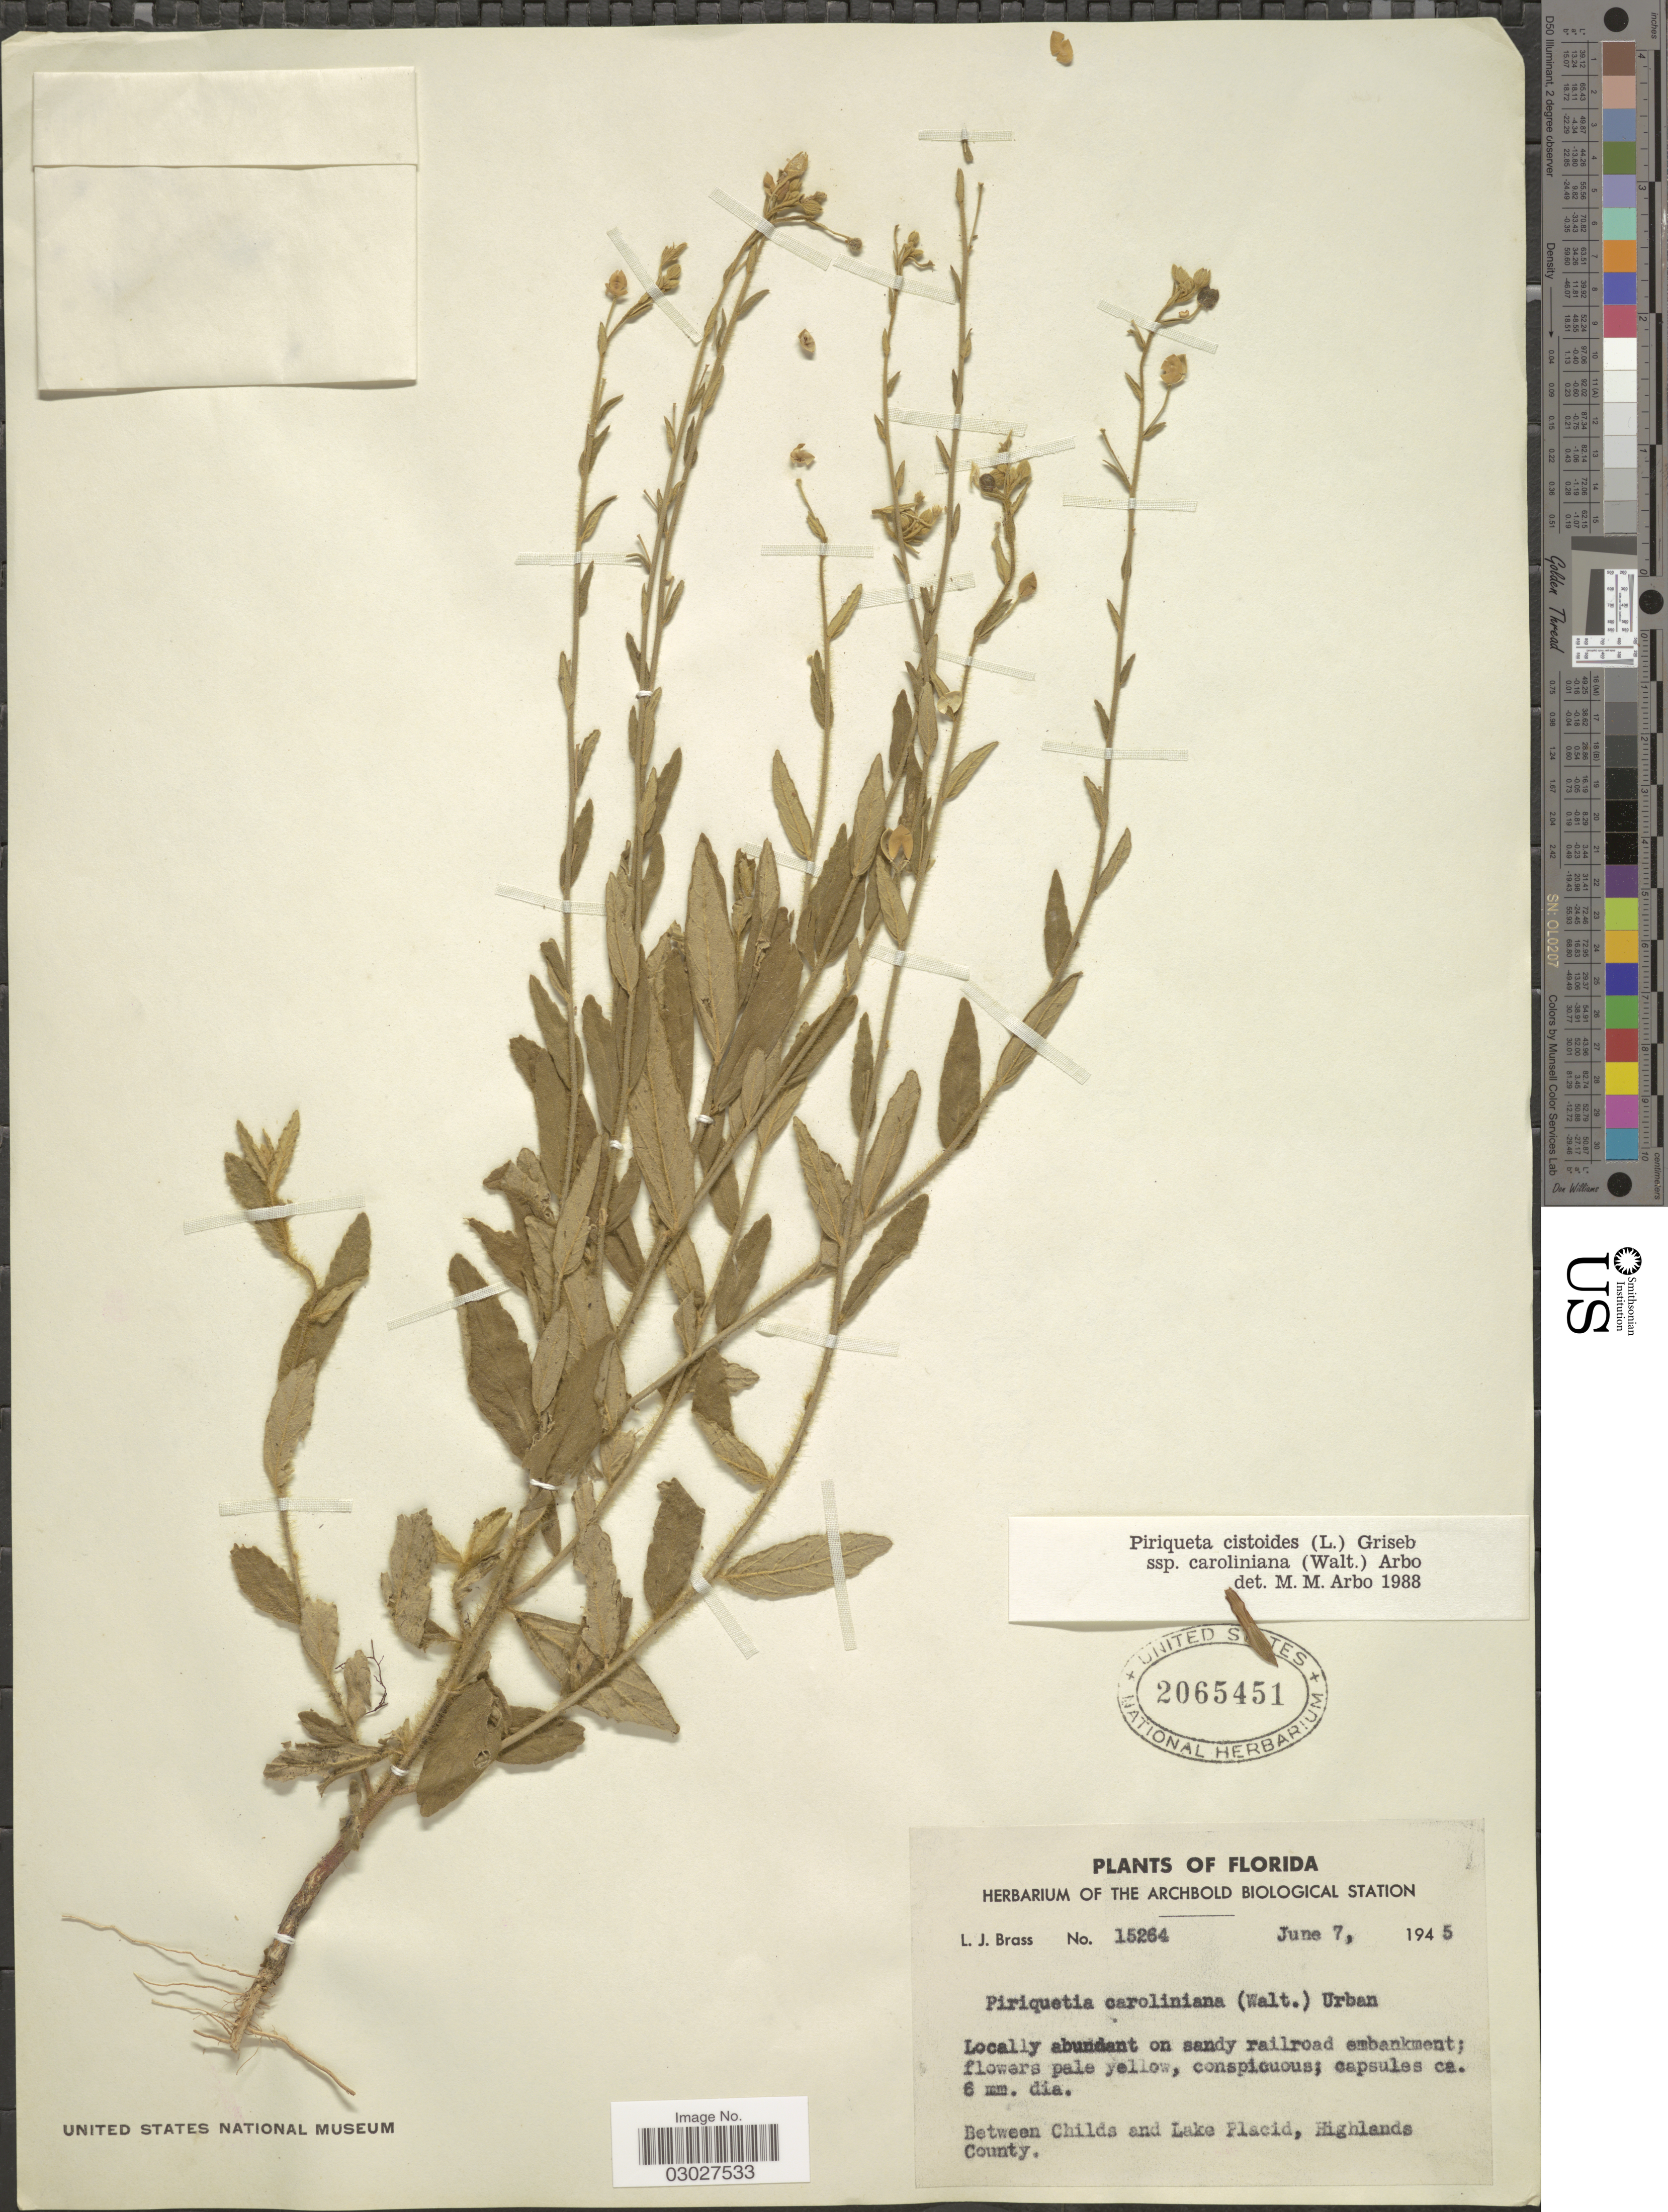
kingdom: Plantae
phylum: Tracheophyta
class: Magnoliopsida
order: Malpighiales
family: Turneraceae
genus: Piriqueta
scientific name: Piriqueta cistoides subsp. caroliniana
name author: (Walter) Arbo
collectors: L. J. Brass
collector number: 15264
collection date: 1945-06-07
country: United States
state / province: Florida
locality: Between Childs and Lake Placid, Highlands County.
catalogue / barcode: US 2065451